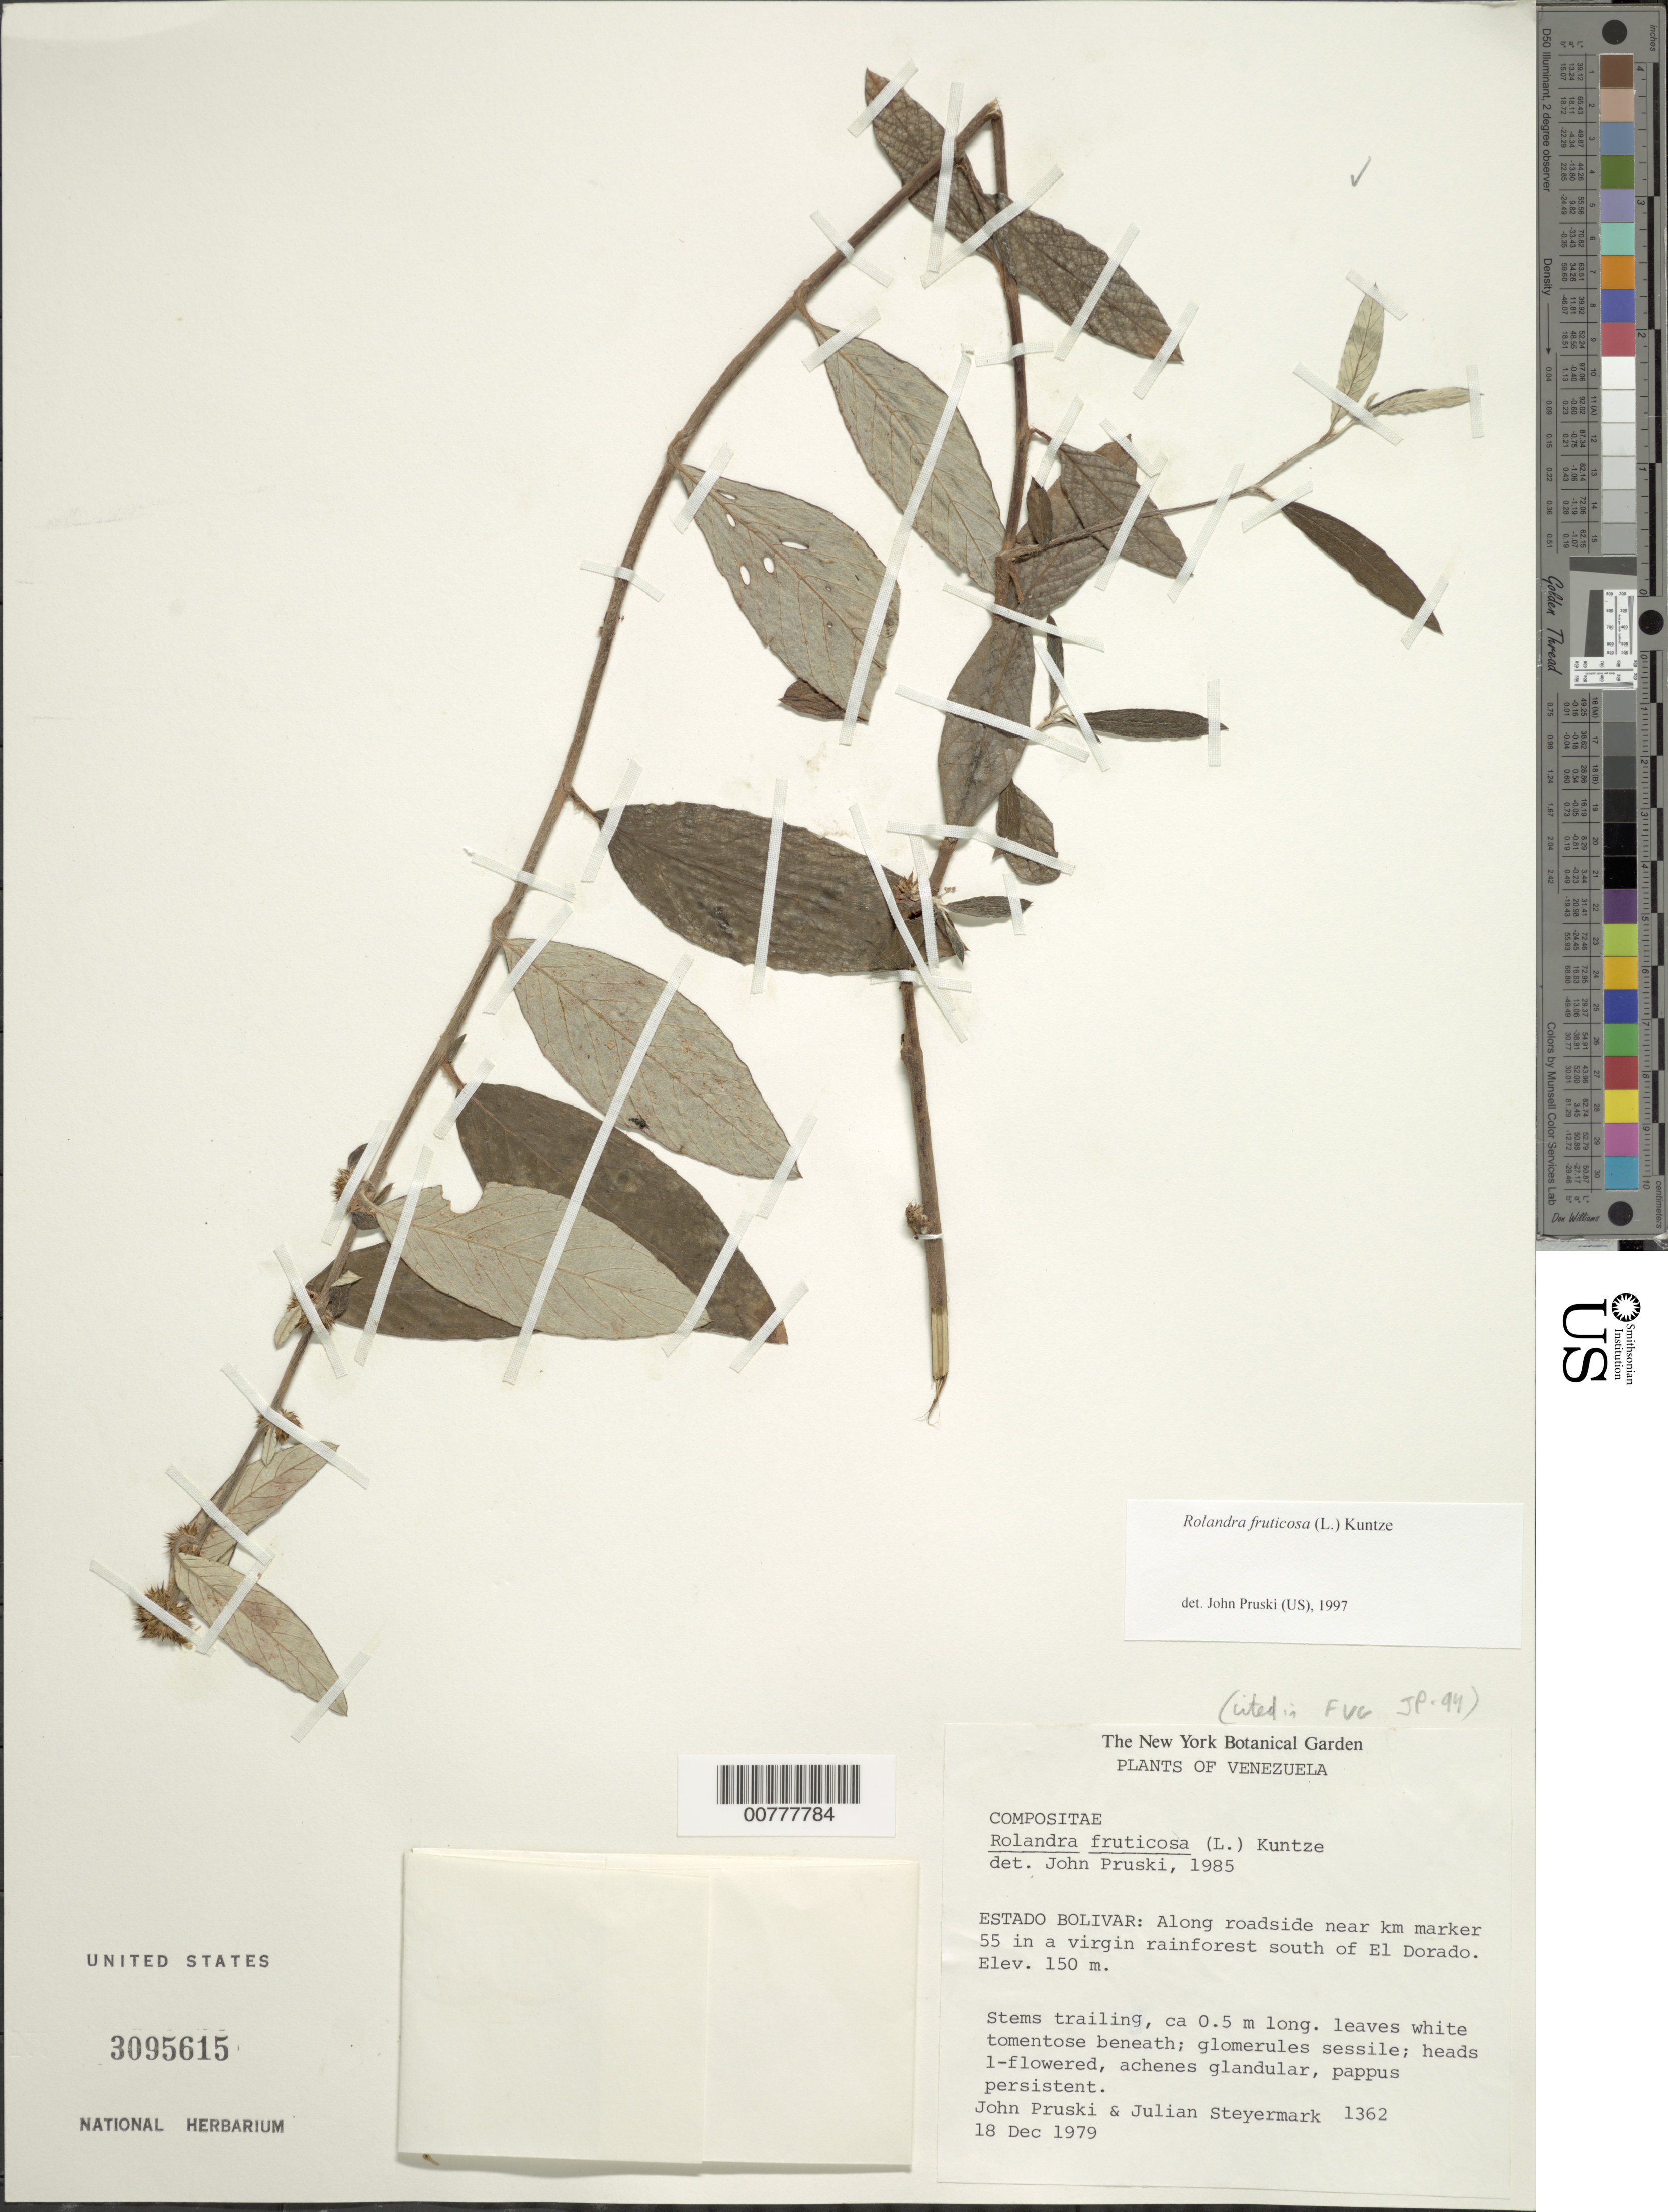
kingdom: Plantae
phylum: Tracheophyta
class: Magnoliopsida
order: Asterales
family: Asteraceae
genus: Rolandra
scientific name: Rolandra fruticosa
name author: (L.) Kuntze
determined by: Pruski, J. F.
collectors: J. F. Pruski & J. Steyermark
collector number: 1362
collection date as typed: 18-Dec-79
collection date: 1979-12-18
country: Venezuela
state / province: Bolívar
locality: El Dorado, km 55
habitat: Along roadside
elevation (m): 150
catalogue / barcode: US 3095615